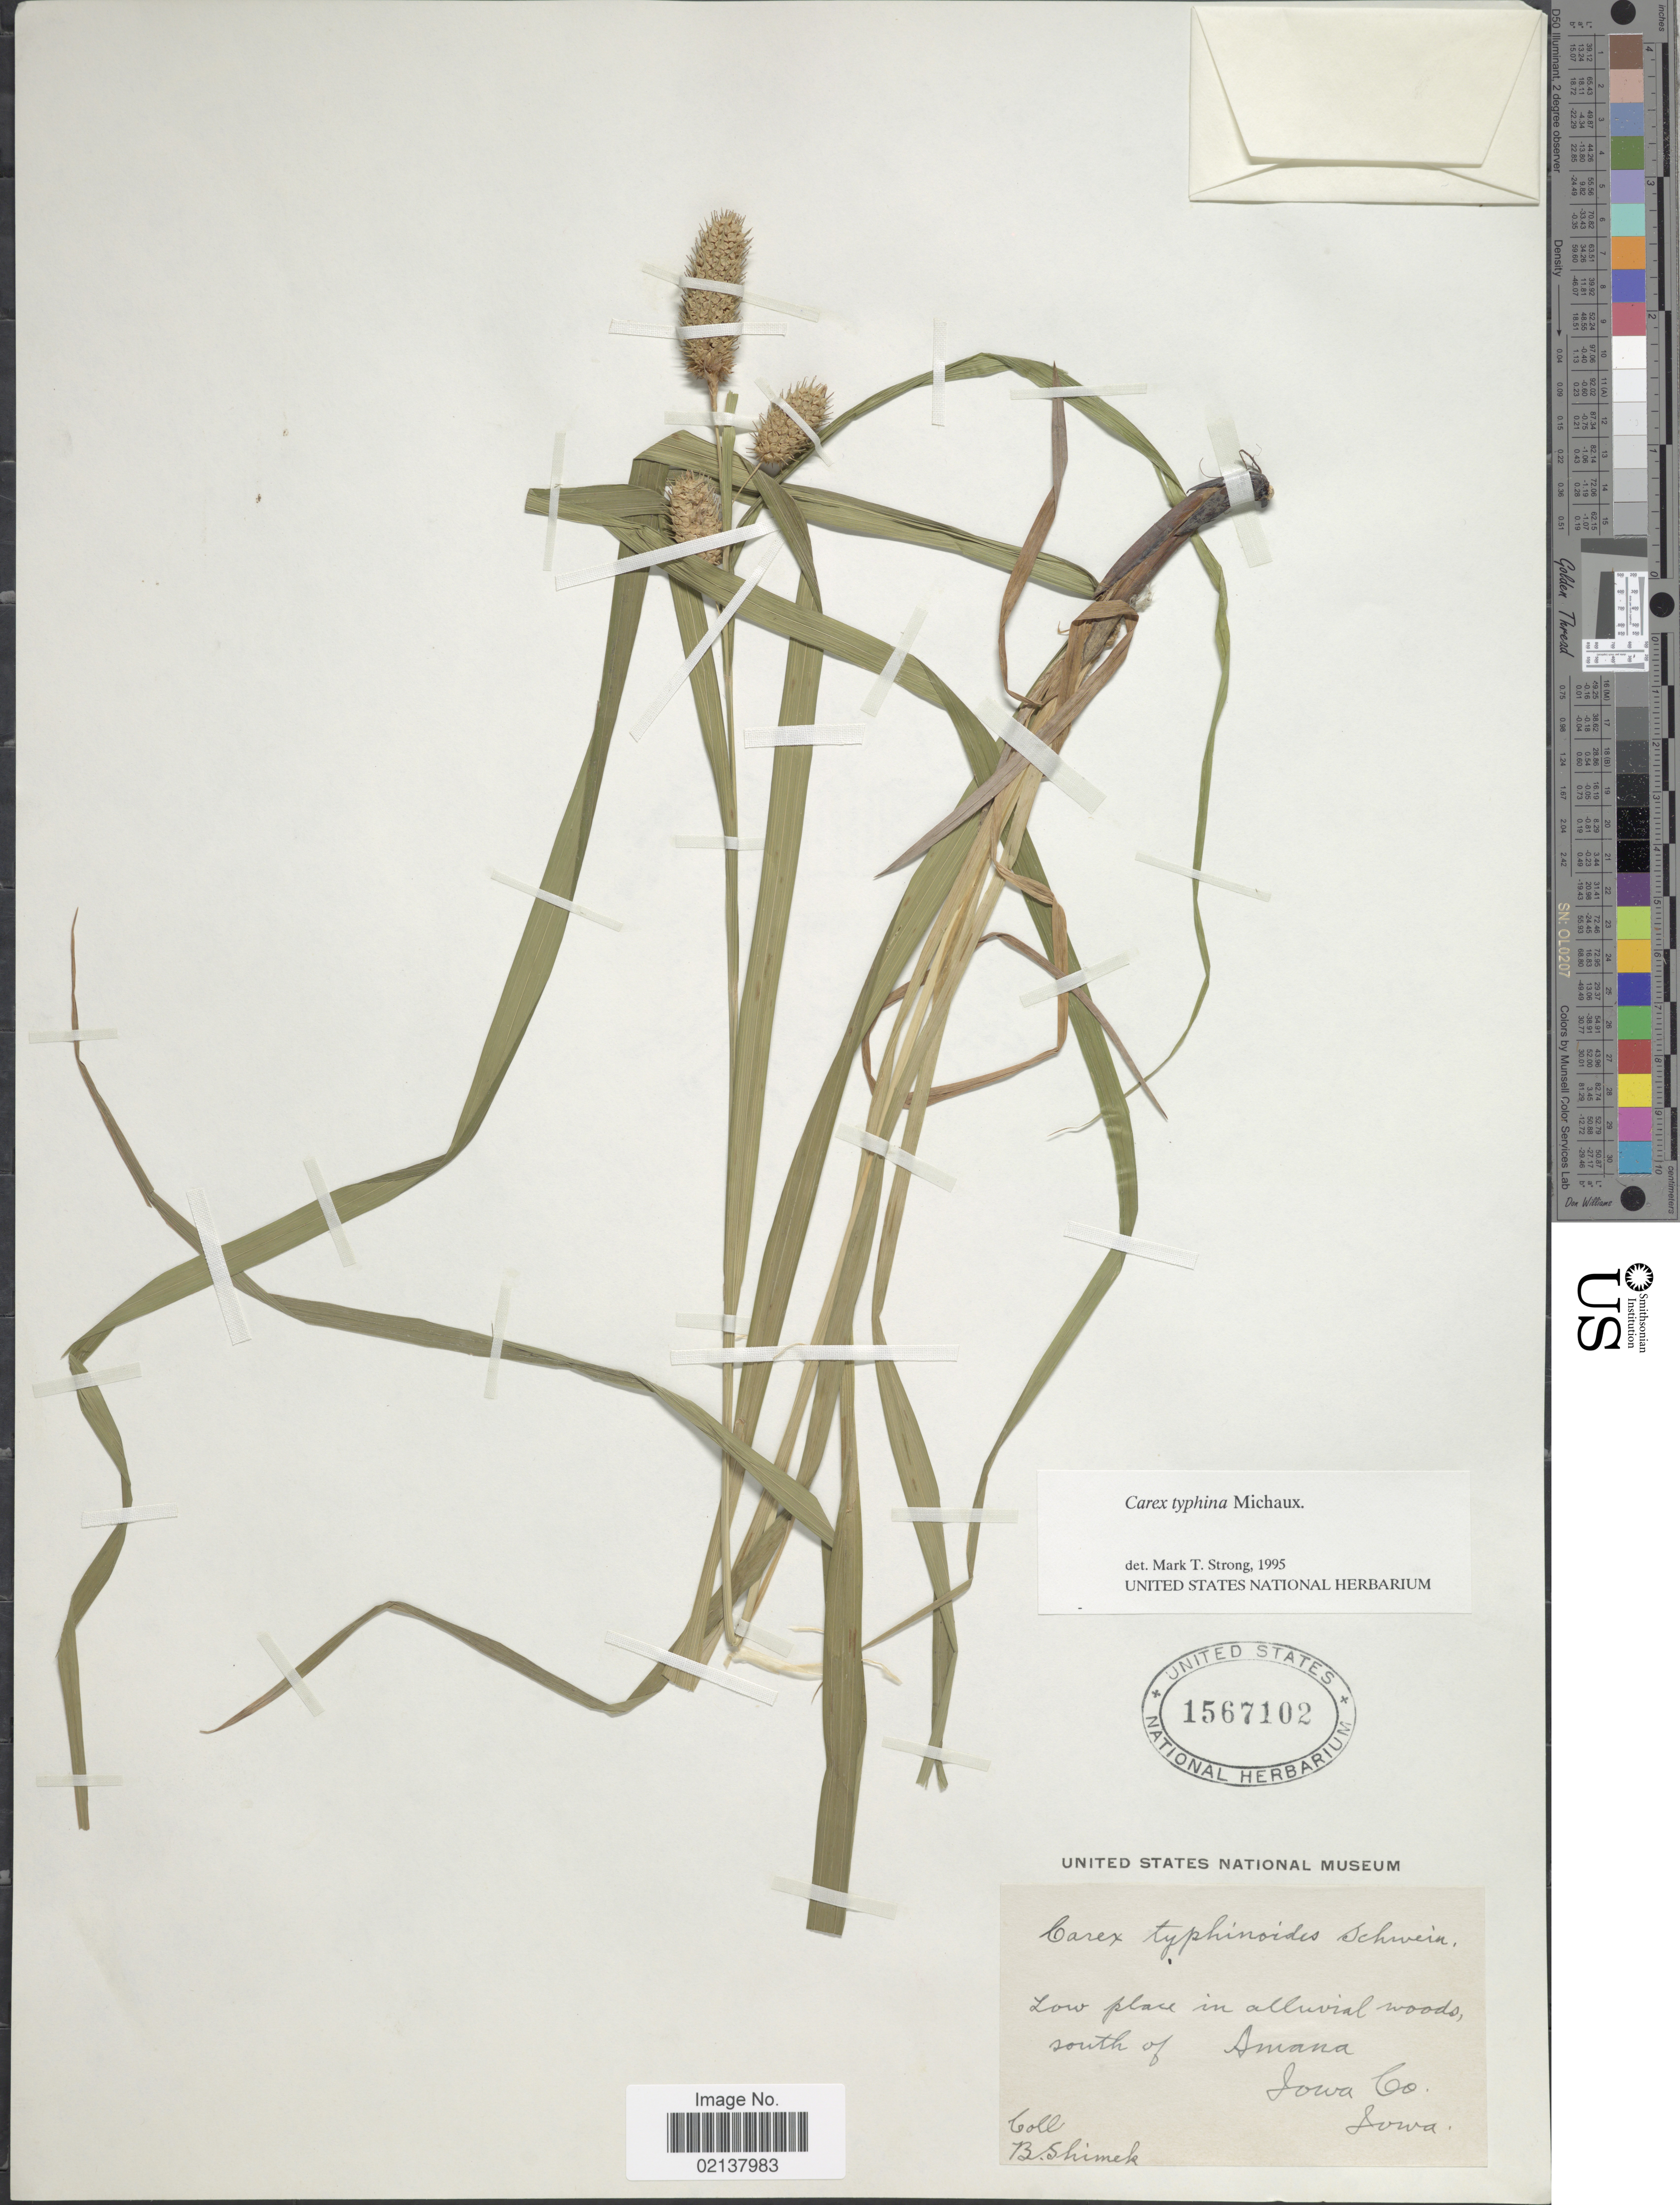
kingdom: Plantae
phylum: Tracheophyta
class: Liliopsida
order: Poales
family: Cyperaceae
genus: Carex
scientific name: Carex typhina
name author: Michx.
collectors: B. Shimek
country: United States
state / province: Iowa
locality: Low place in alluvial woods, south of Amana, Iowa Co. Iowa.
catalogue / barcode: US 1567102